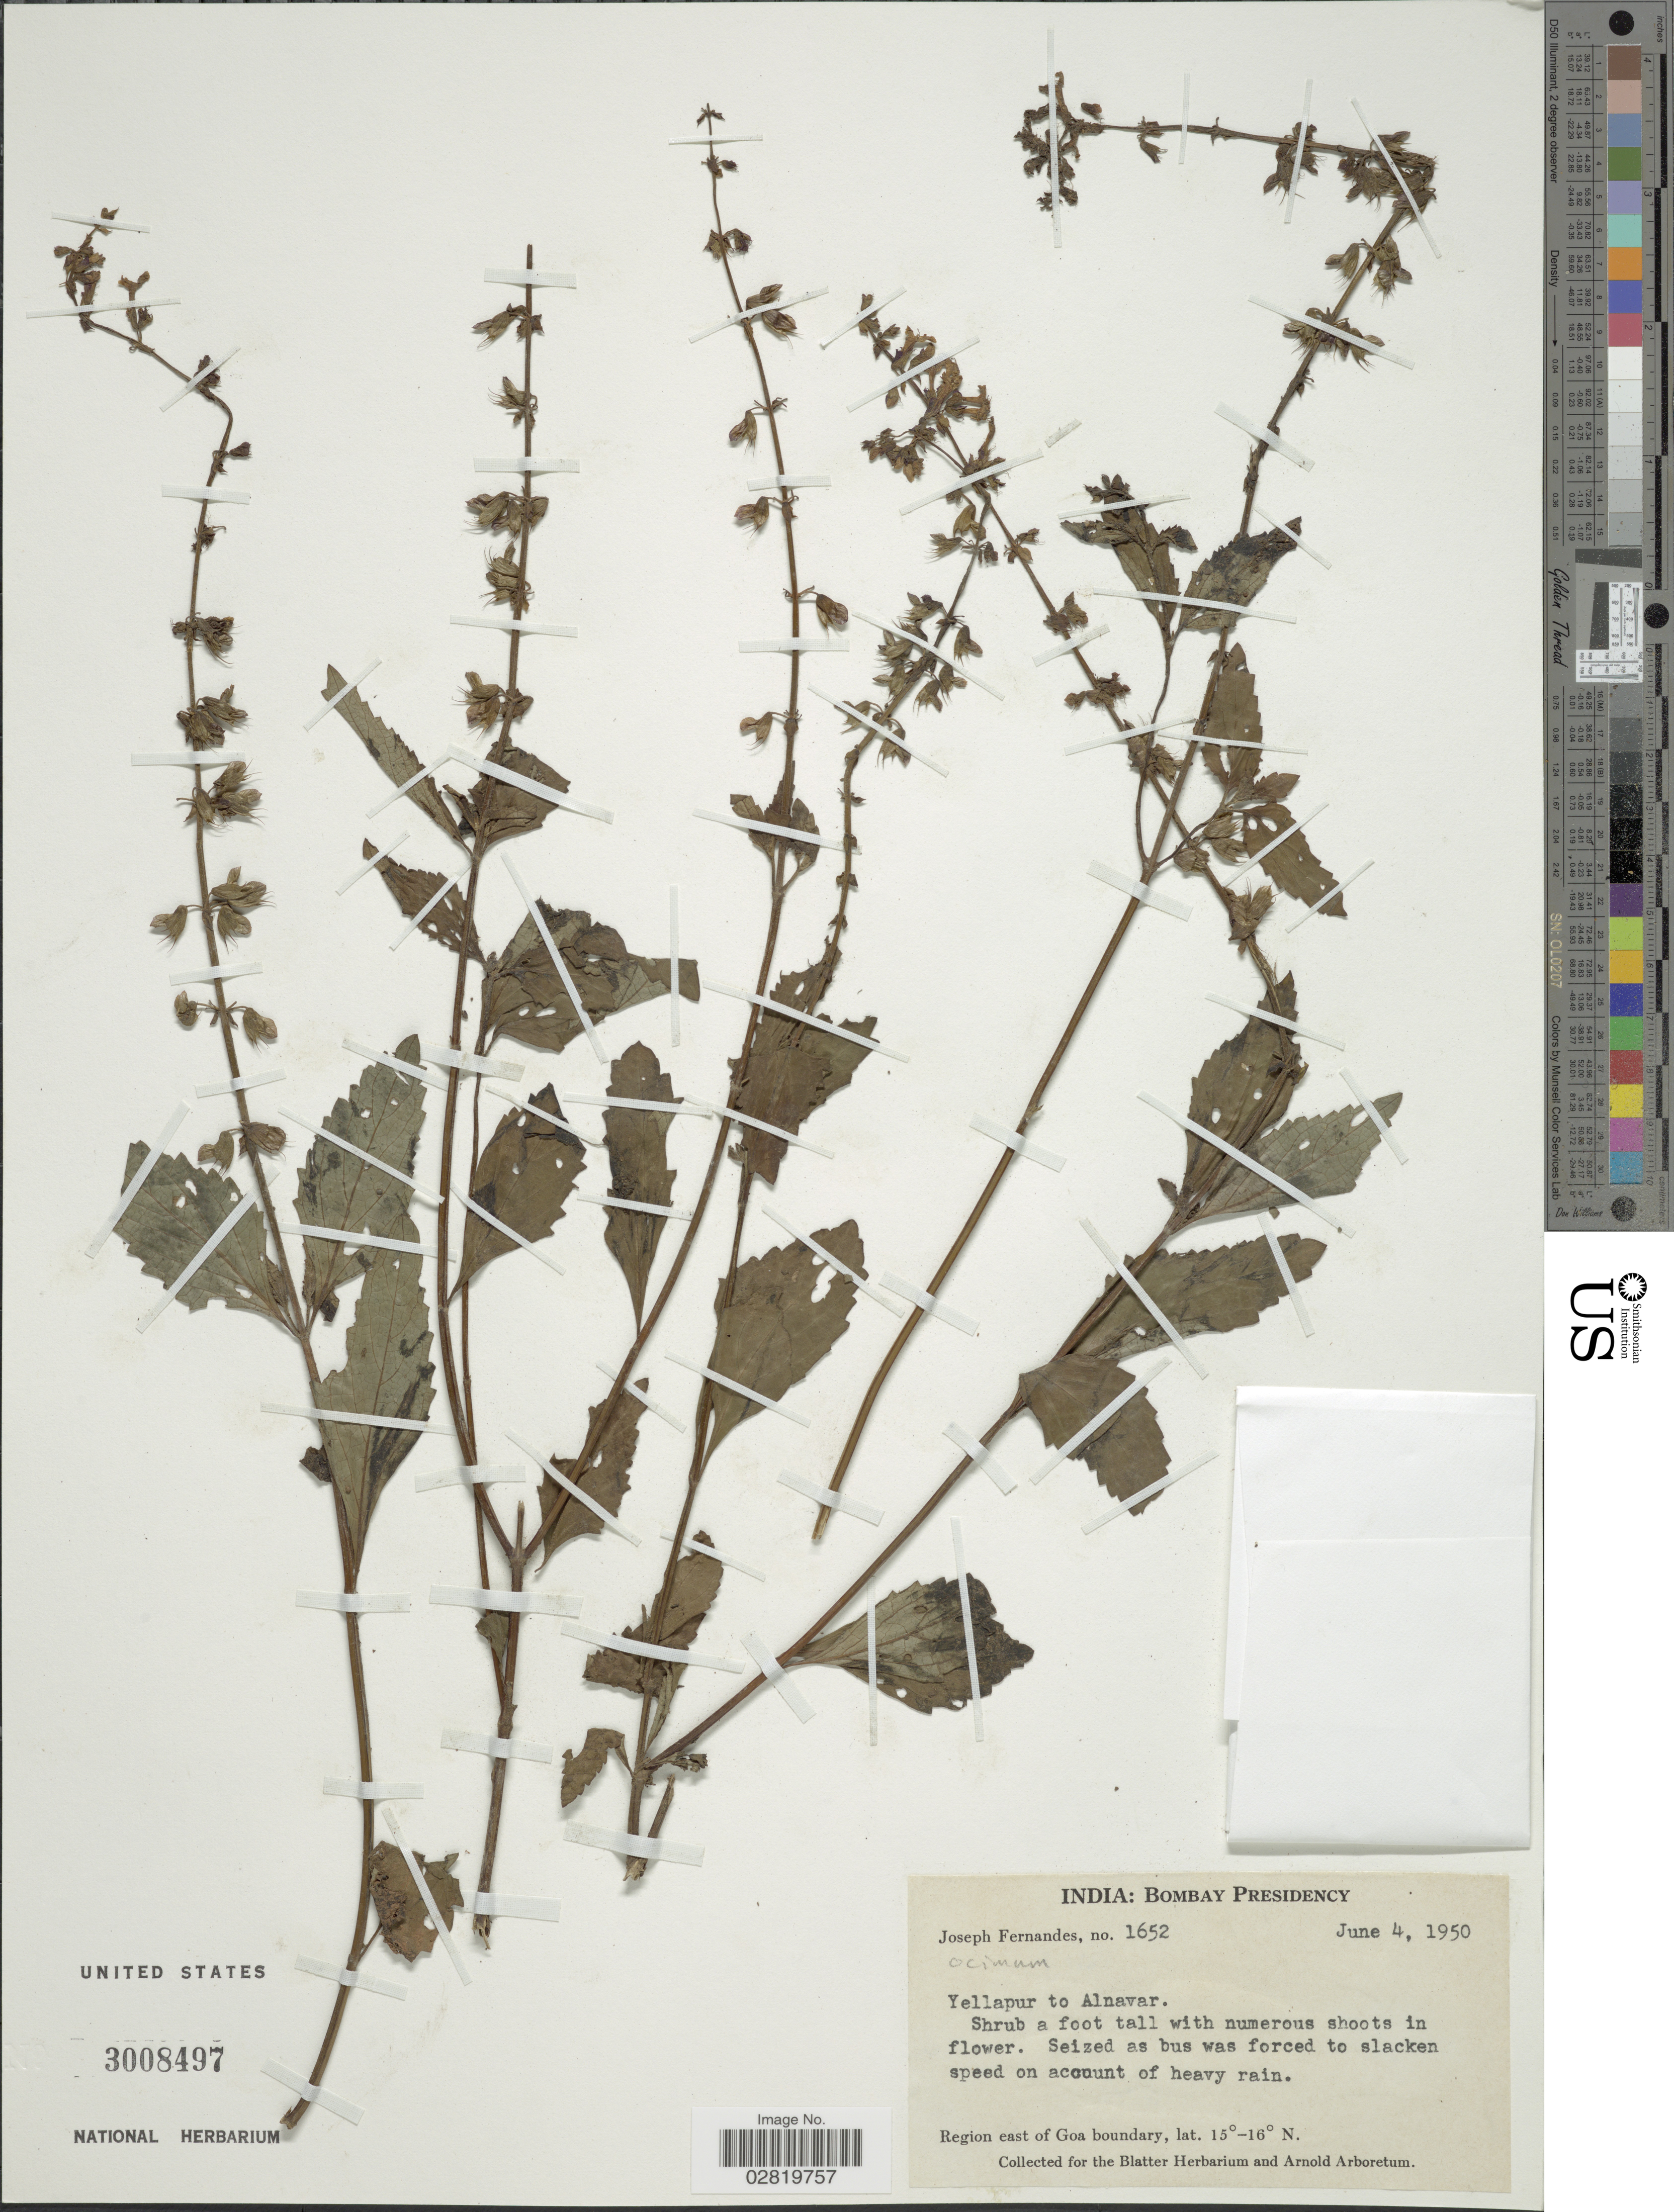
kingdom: Plantae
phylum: Tracheophyta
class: Magnoliopsida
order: Lamiales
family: Lamiaceae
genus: Ocimum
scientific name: Ocimum sp.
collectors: J. Fernandes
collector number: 1652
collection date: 1950-06-04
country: India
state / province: Goa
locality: Bombay Presidency, Yellapur to Alnavar. Region east of Goa boundary.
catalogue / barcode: US 3008497